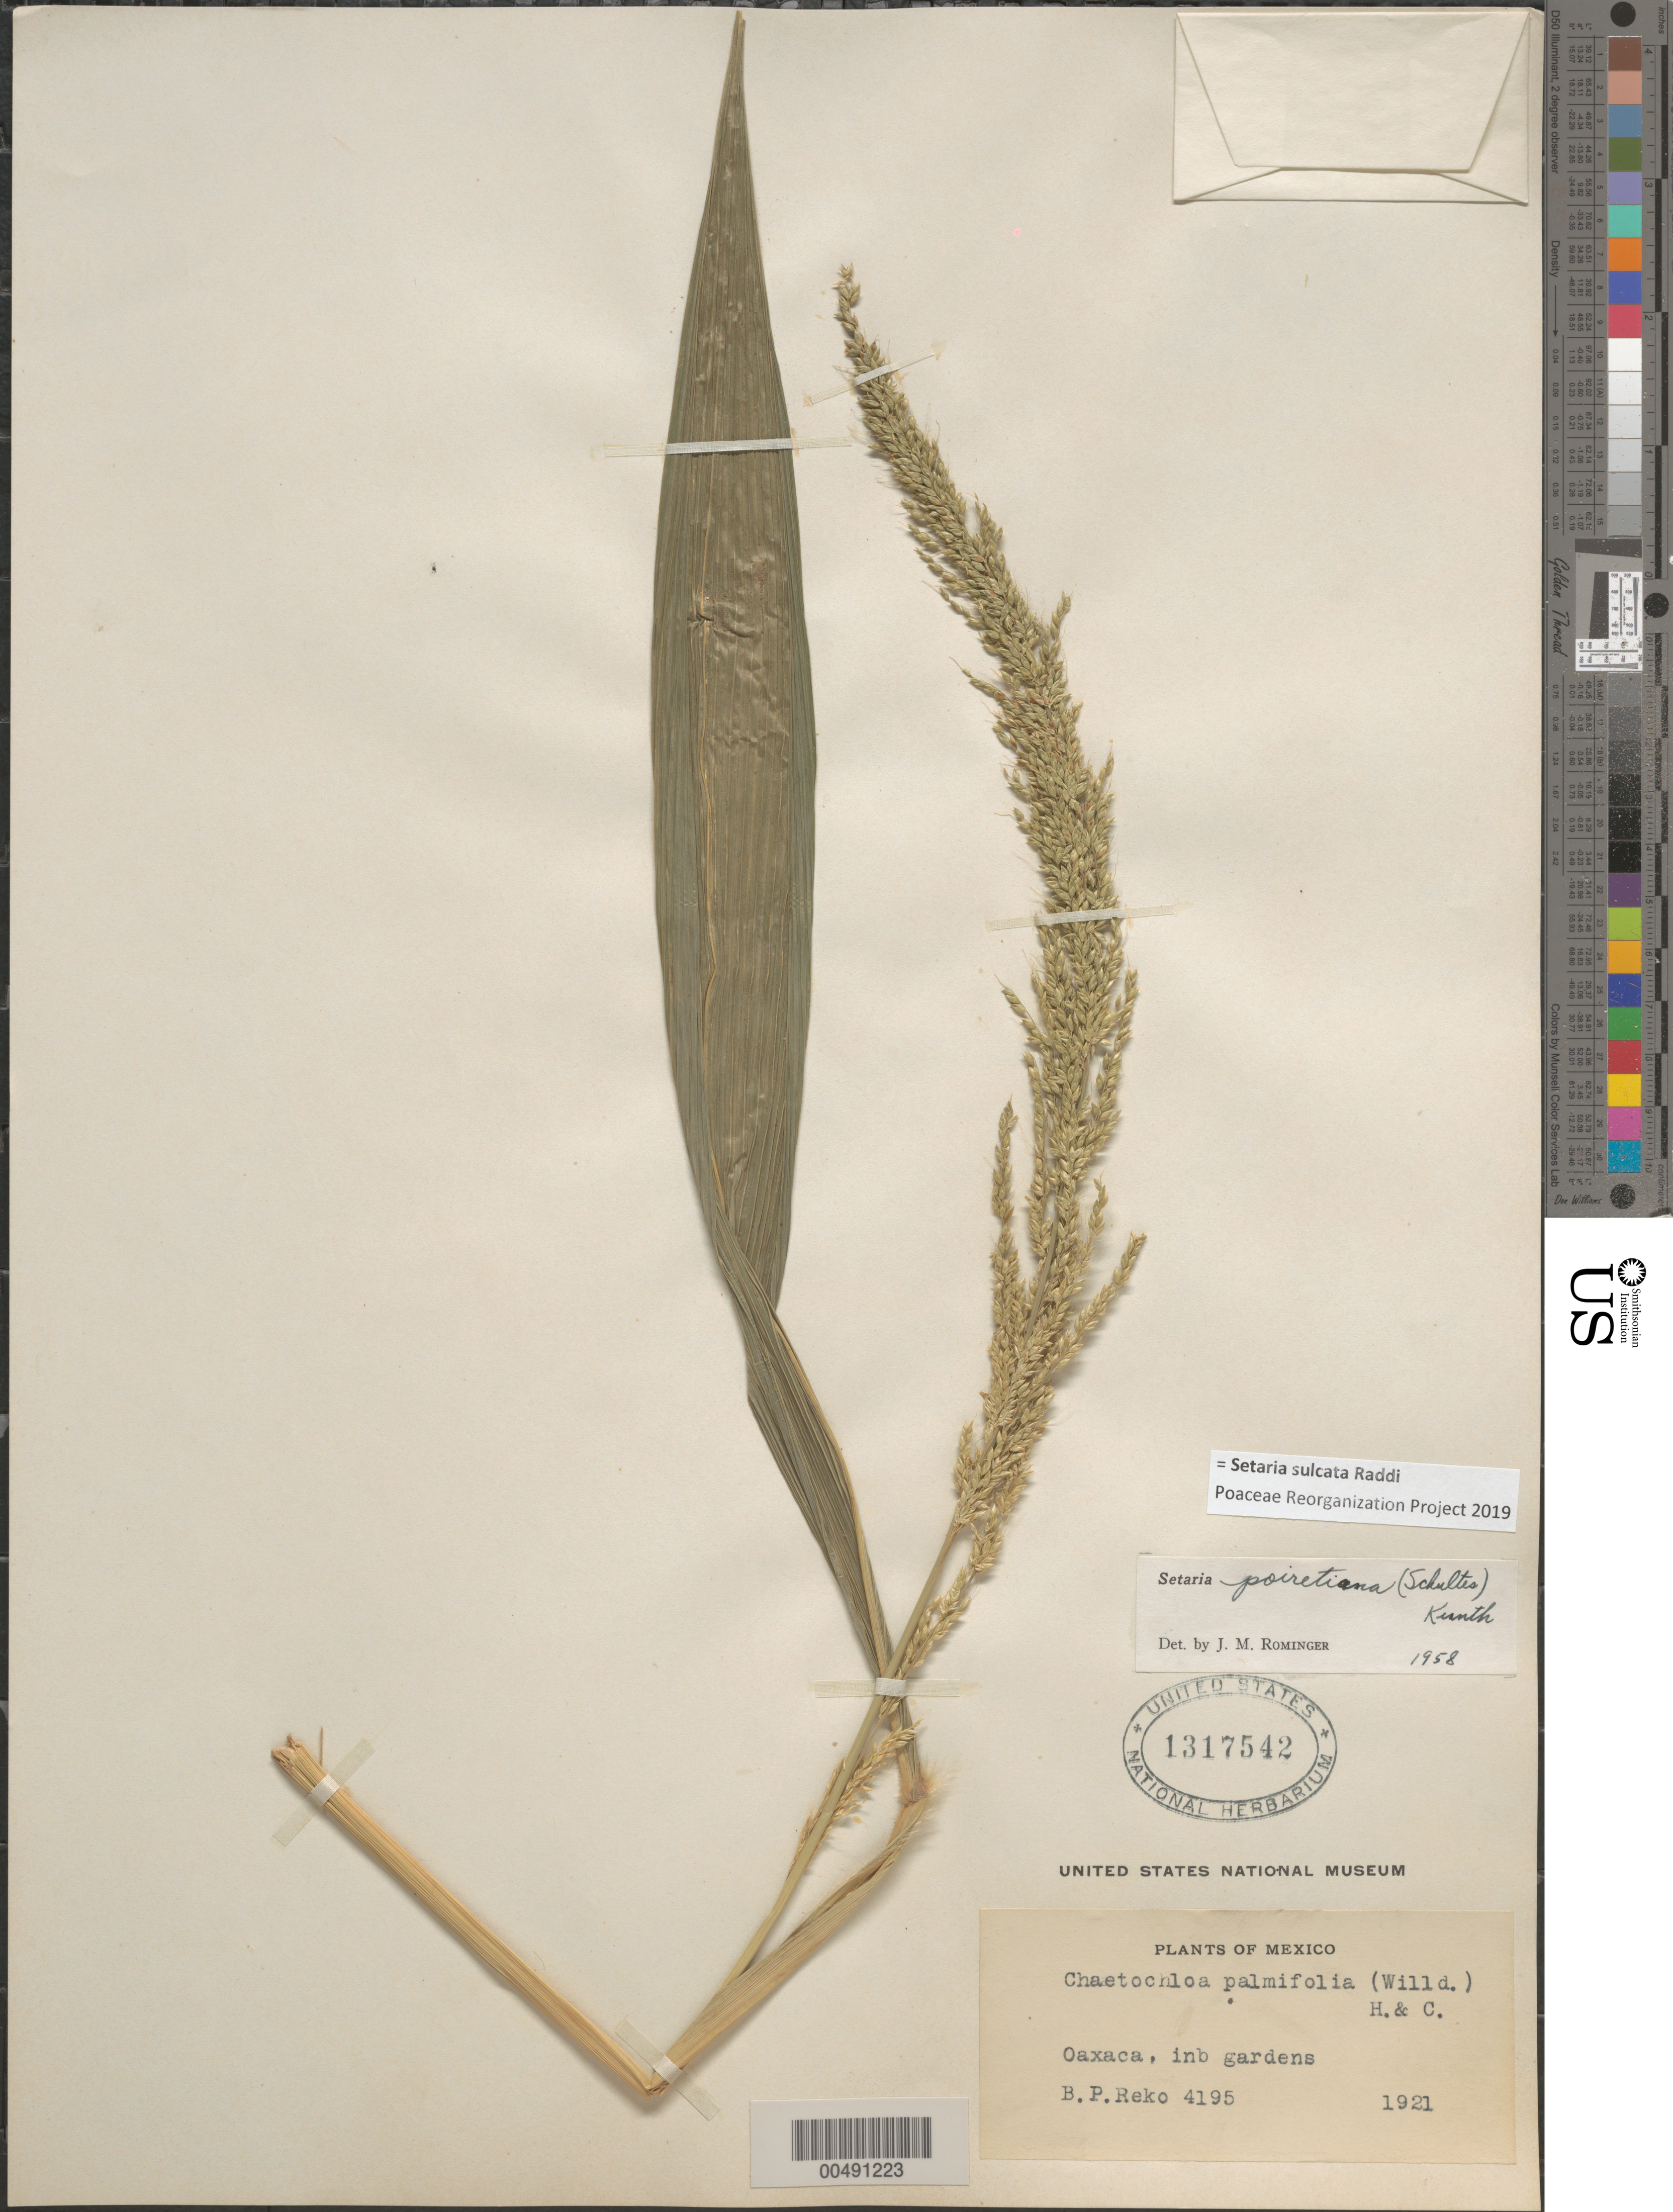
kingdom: Plantae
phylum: Tracheophyta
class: Liliopsida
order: Poales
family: Poaceae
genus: Setaria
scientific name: Setaria poiretiana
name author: (Schult.) Kunth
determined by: Rominger, J. M.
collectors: B. P. Reko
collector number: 4195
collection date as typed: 1921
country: Mexico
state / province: Oaxaca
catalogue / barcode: US 1317542